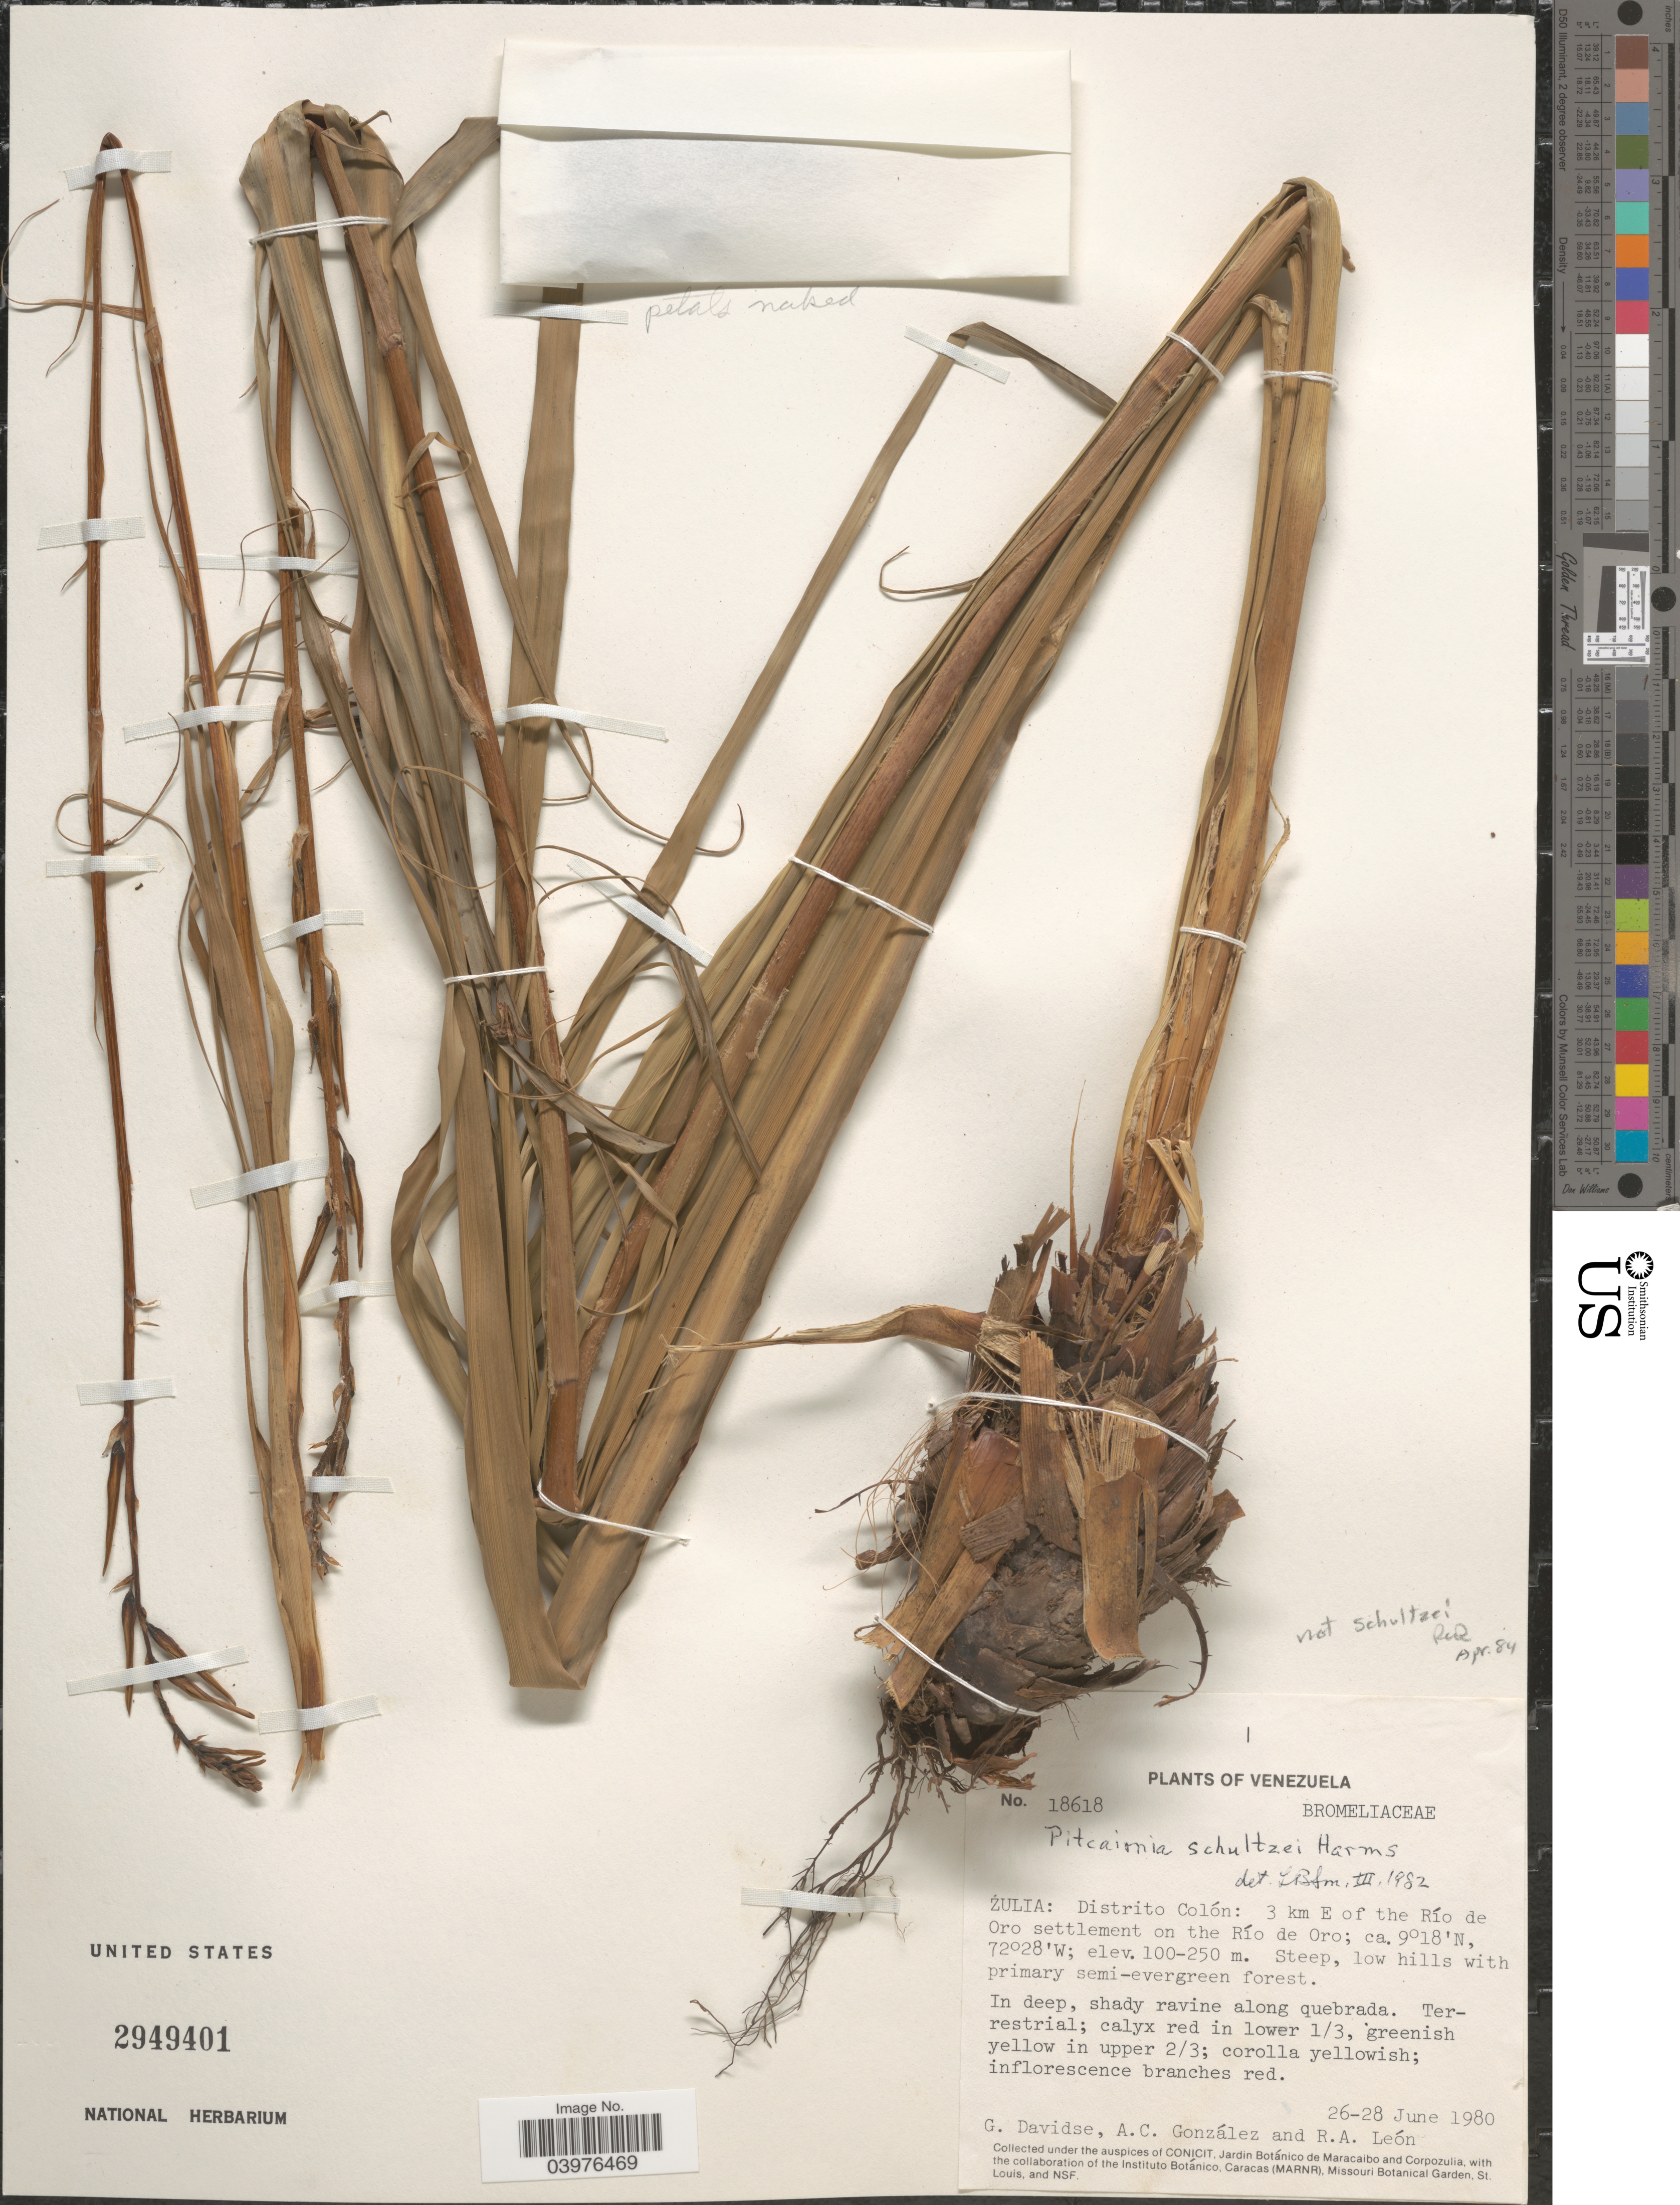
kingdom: Plantae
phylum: Tracheophyta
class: Liliopsida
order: Poales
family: Bromeliaceae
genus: Pitcairnia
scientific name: Pitcairnia schultzei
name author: Harms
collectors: G. Davidse, A. C. González & R. A. León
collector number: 18618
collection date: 1980-06-26/1980-06-28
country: Venezuela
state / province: Zulia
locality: Distrito Colón: 3 km E of the Río de Oro settlement on the Río de Oro.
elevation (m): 100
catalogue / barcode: US 2949401